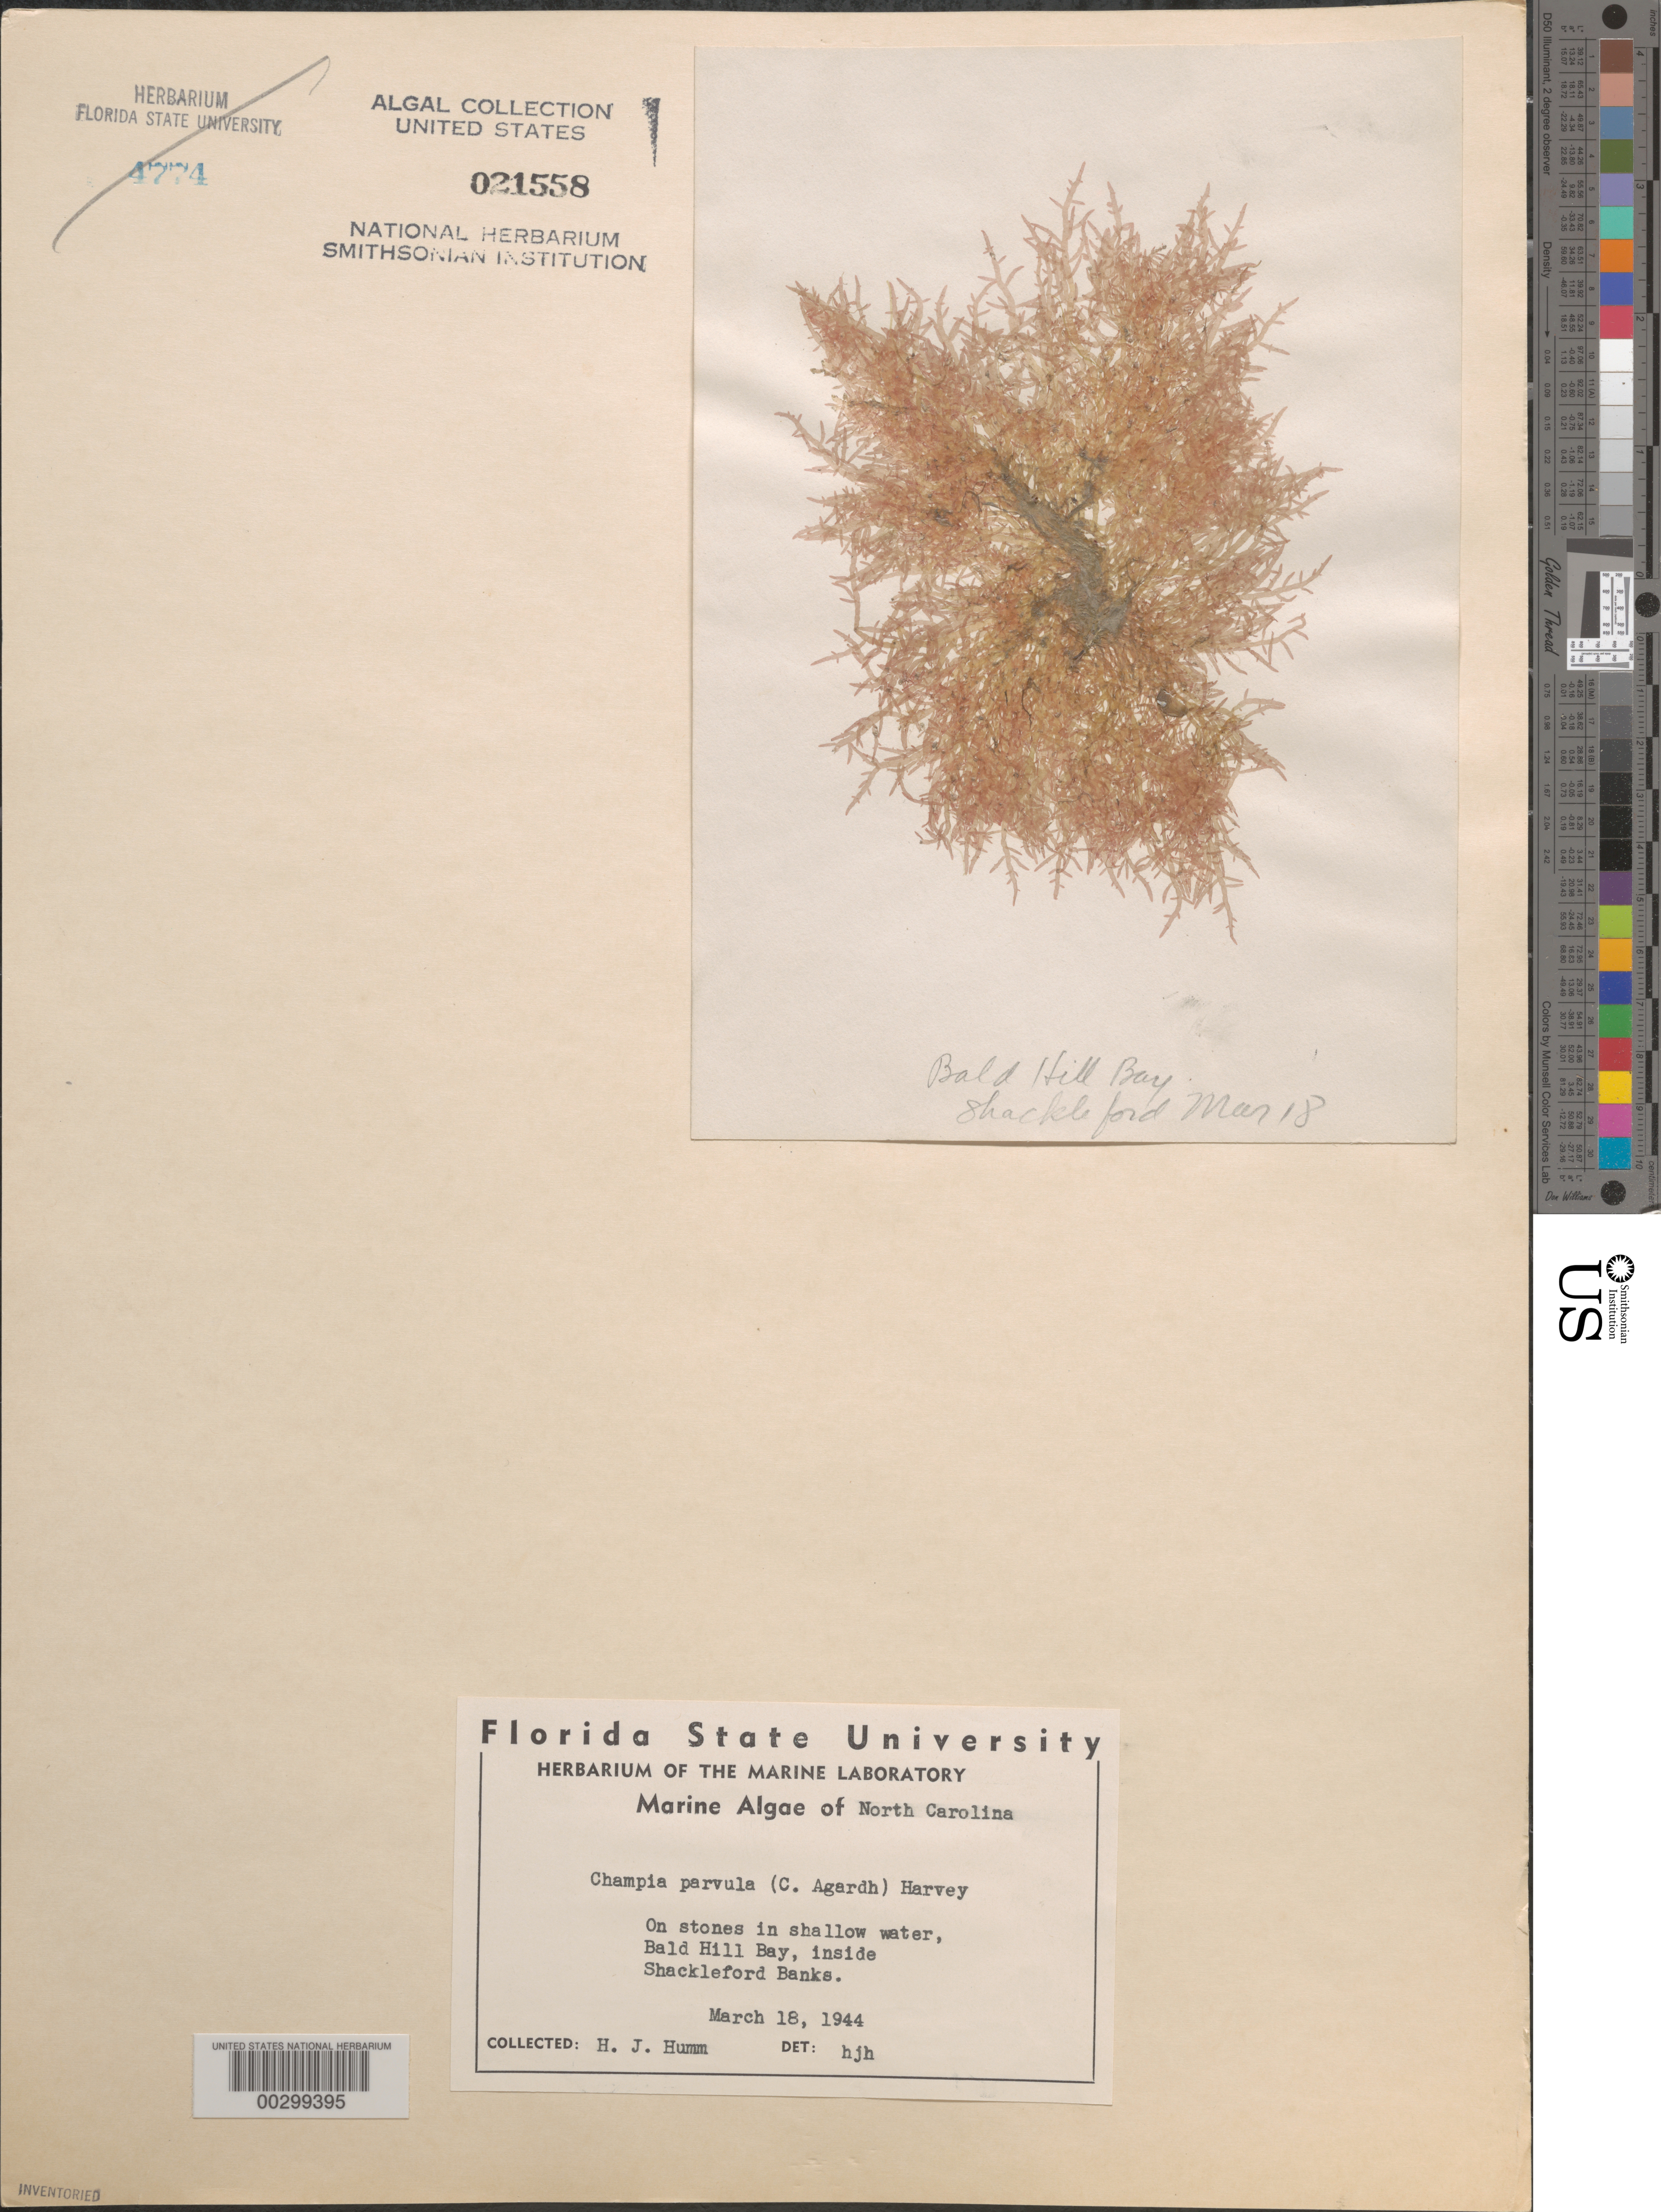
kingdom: Plantae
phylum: Rhodophyta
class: Florideophyceae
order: Rhodymeniales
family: Champiaceae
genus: Champia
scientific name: Champia parvula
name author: (C. Agardh) Harv.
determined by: Humm, Harold J.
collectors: H. J. Humm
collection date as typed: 18 Mar 1944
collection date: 1944-03-18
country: United States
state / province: North Carolina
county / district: Carteret County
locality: Bald Hill Bay, Shackleford Banks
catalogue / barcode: US 21558